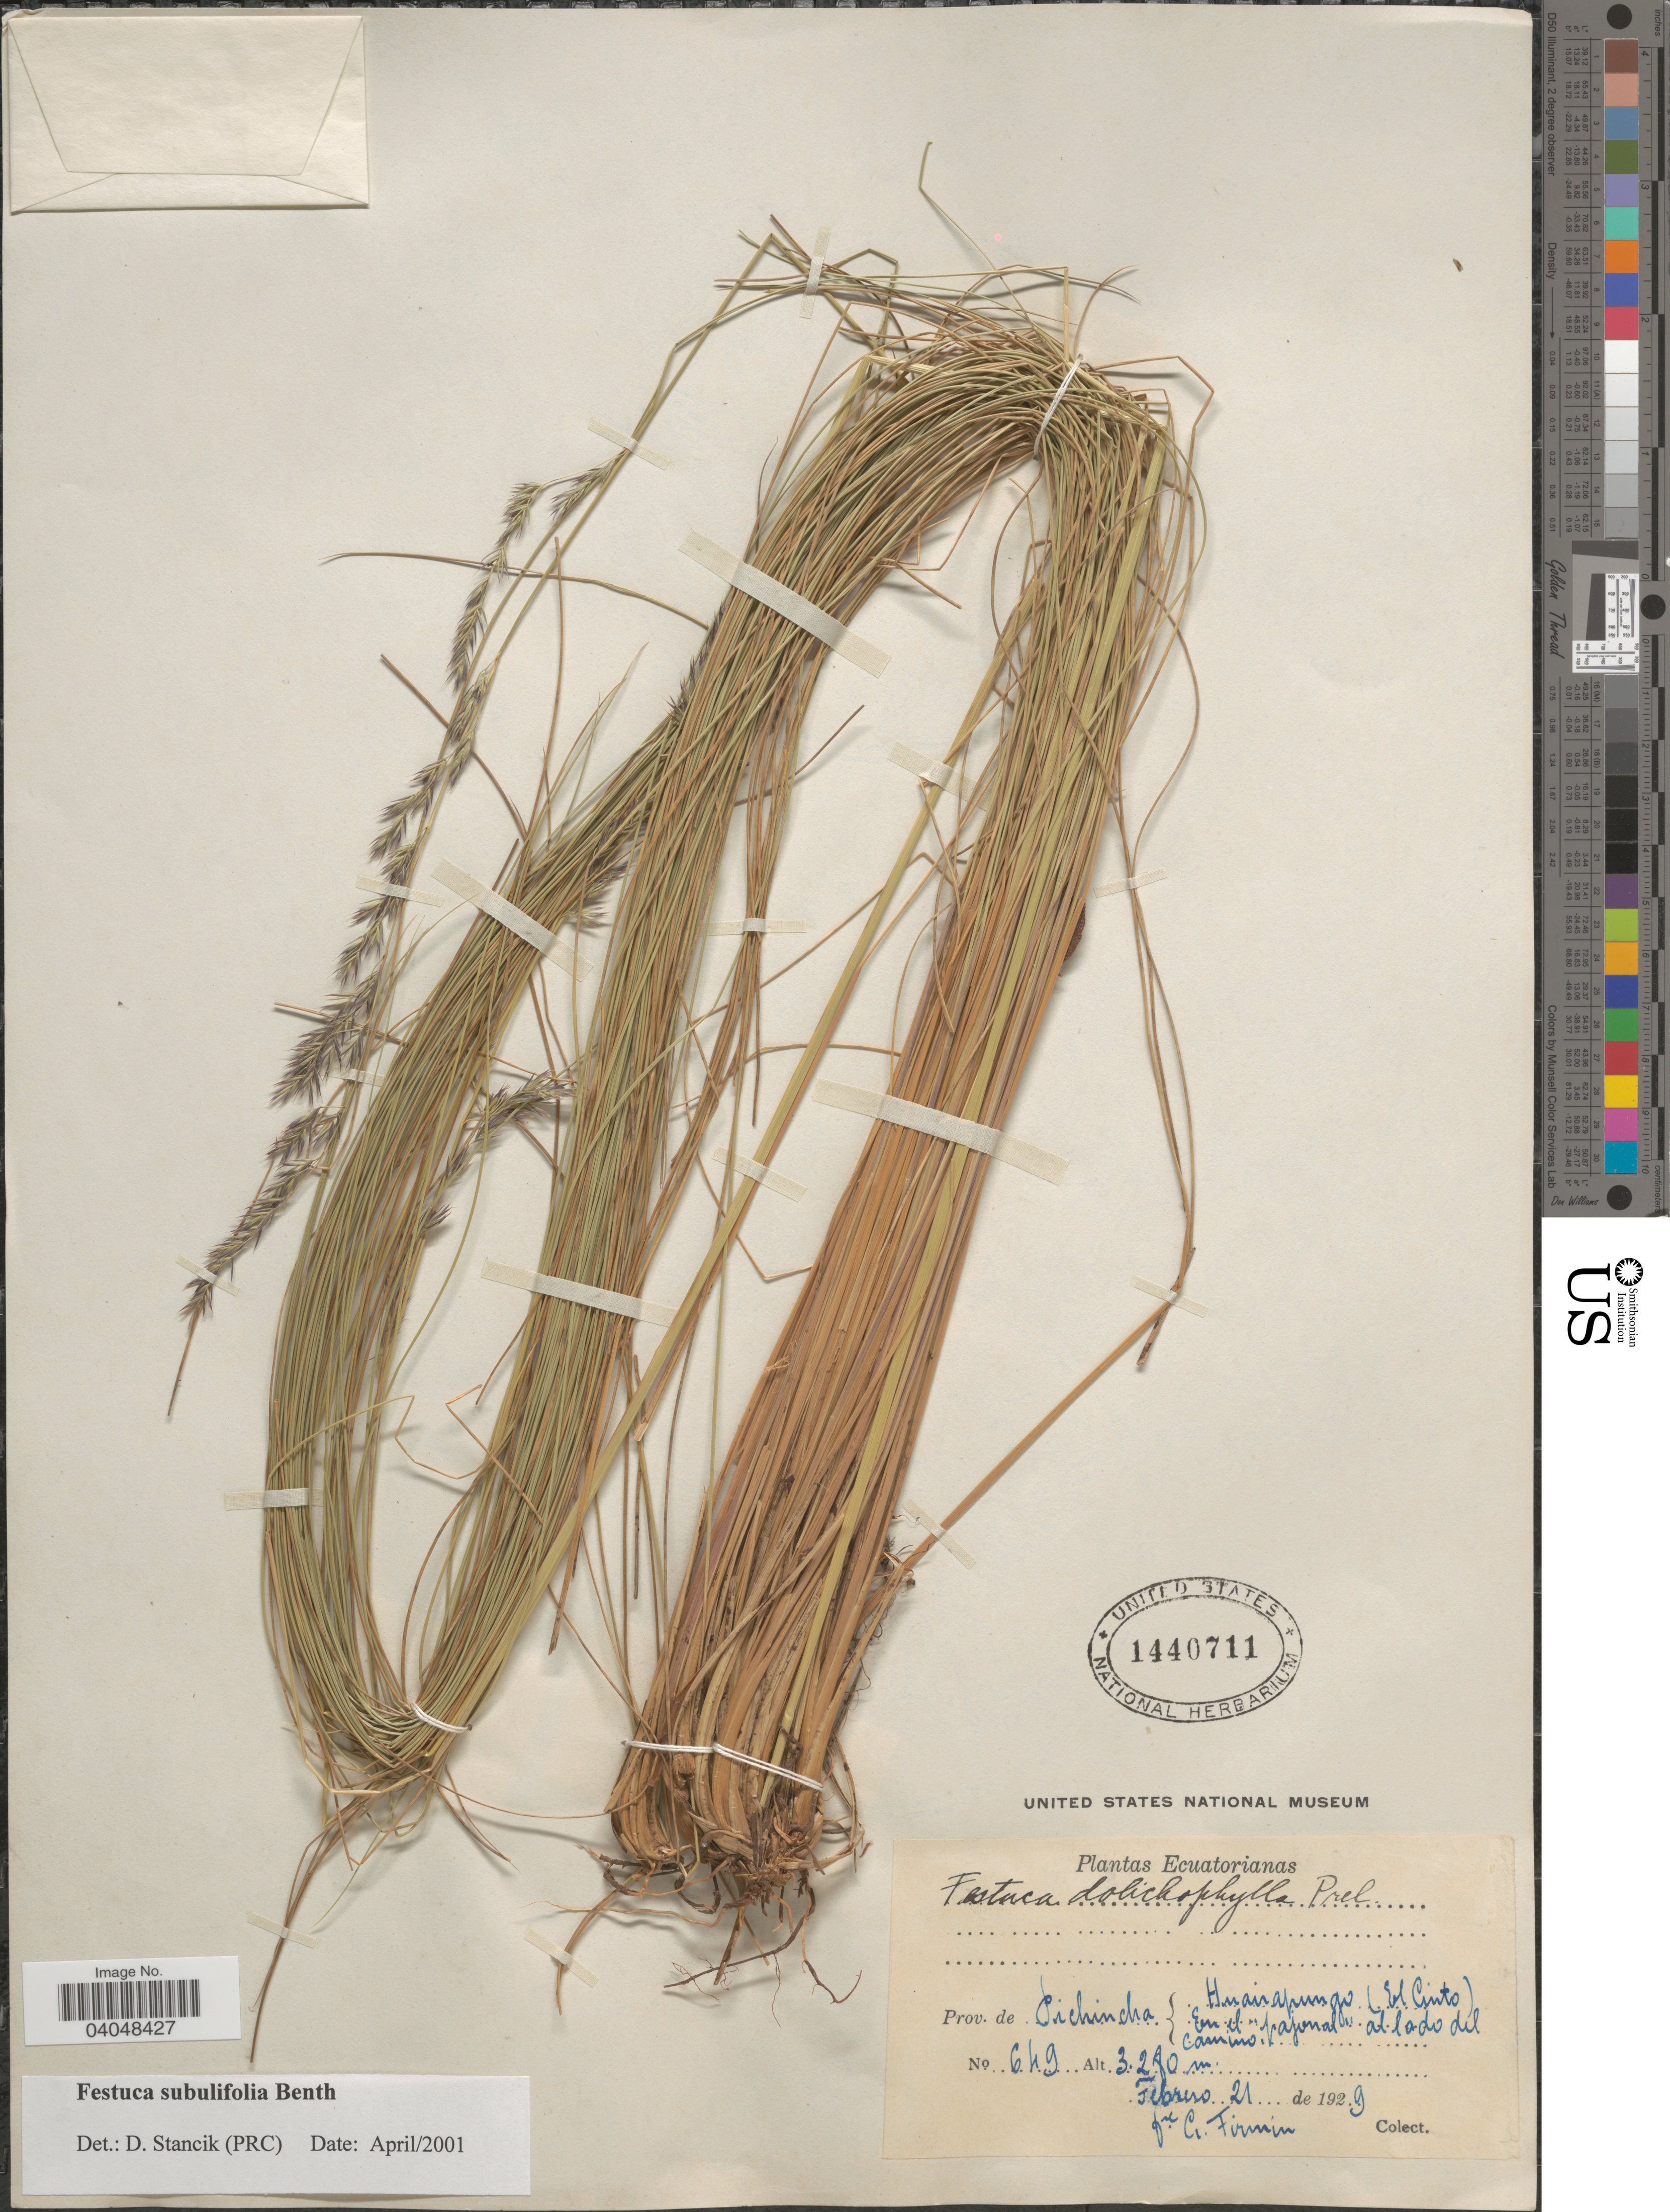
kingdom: Plantae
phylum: Tracheophyta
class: Liliopsida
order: Poales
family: Poaceae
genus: Festuca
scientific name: Festuca subulifolia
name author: Benth.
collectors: F. Firmin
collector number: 649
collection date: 1929-02-21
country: Ecuador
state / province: Pichincha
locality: Ecuatorianas. Huairapungo (El Cinto). En el "pajonal" al lado del camino.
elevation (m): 3280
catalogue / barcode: US 1440711